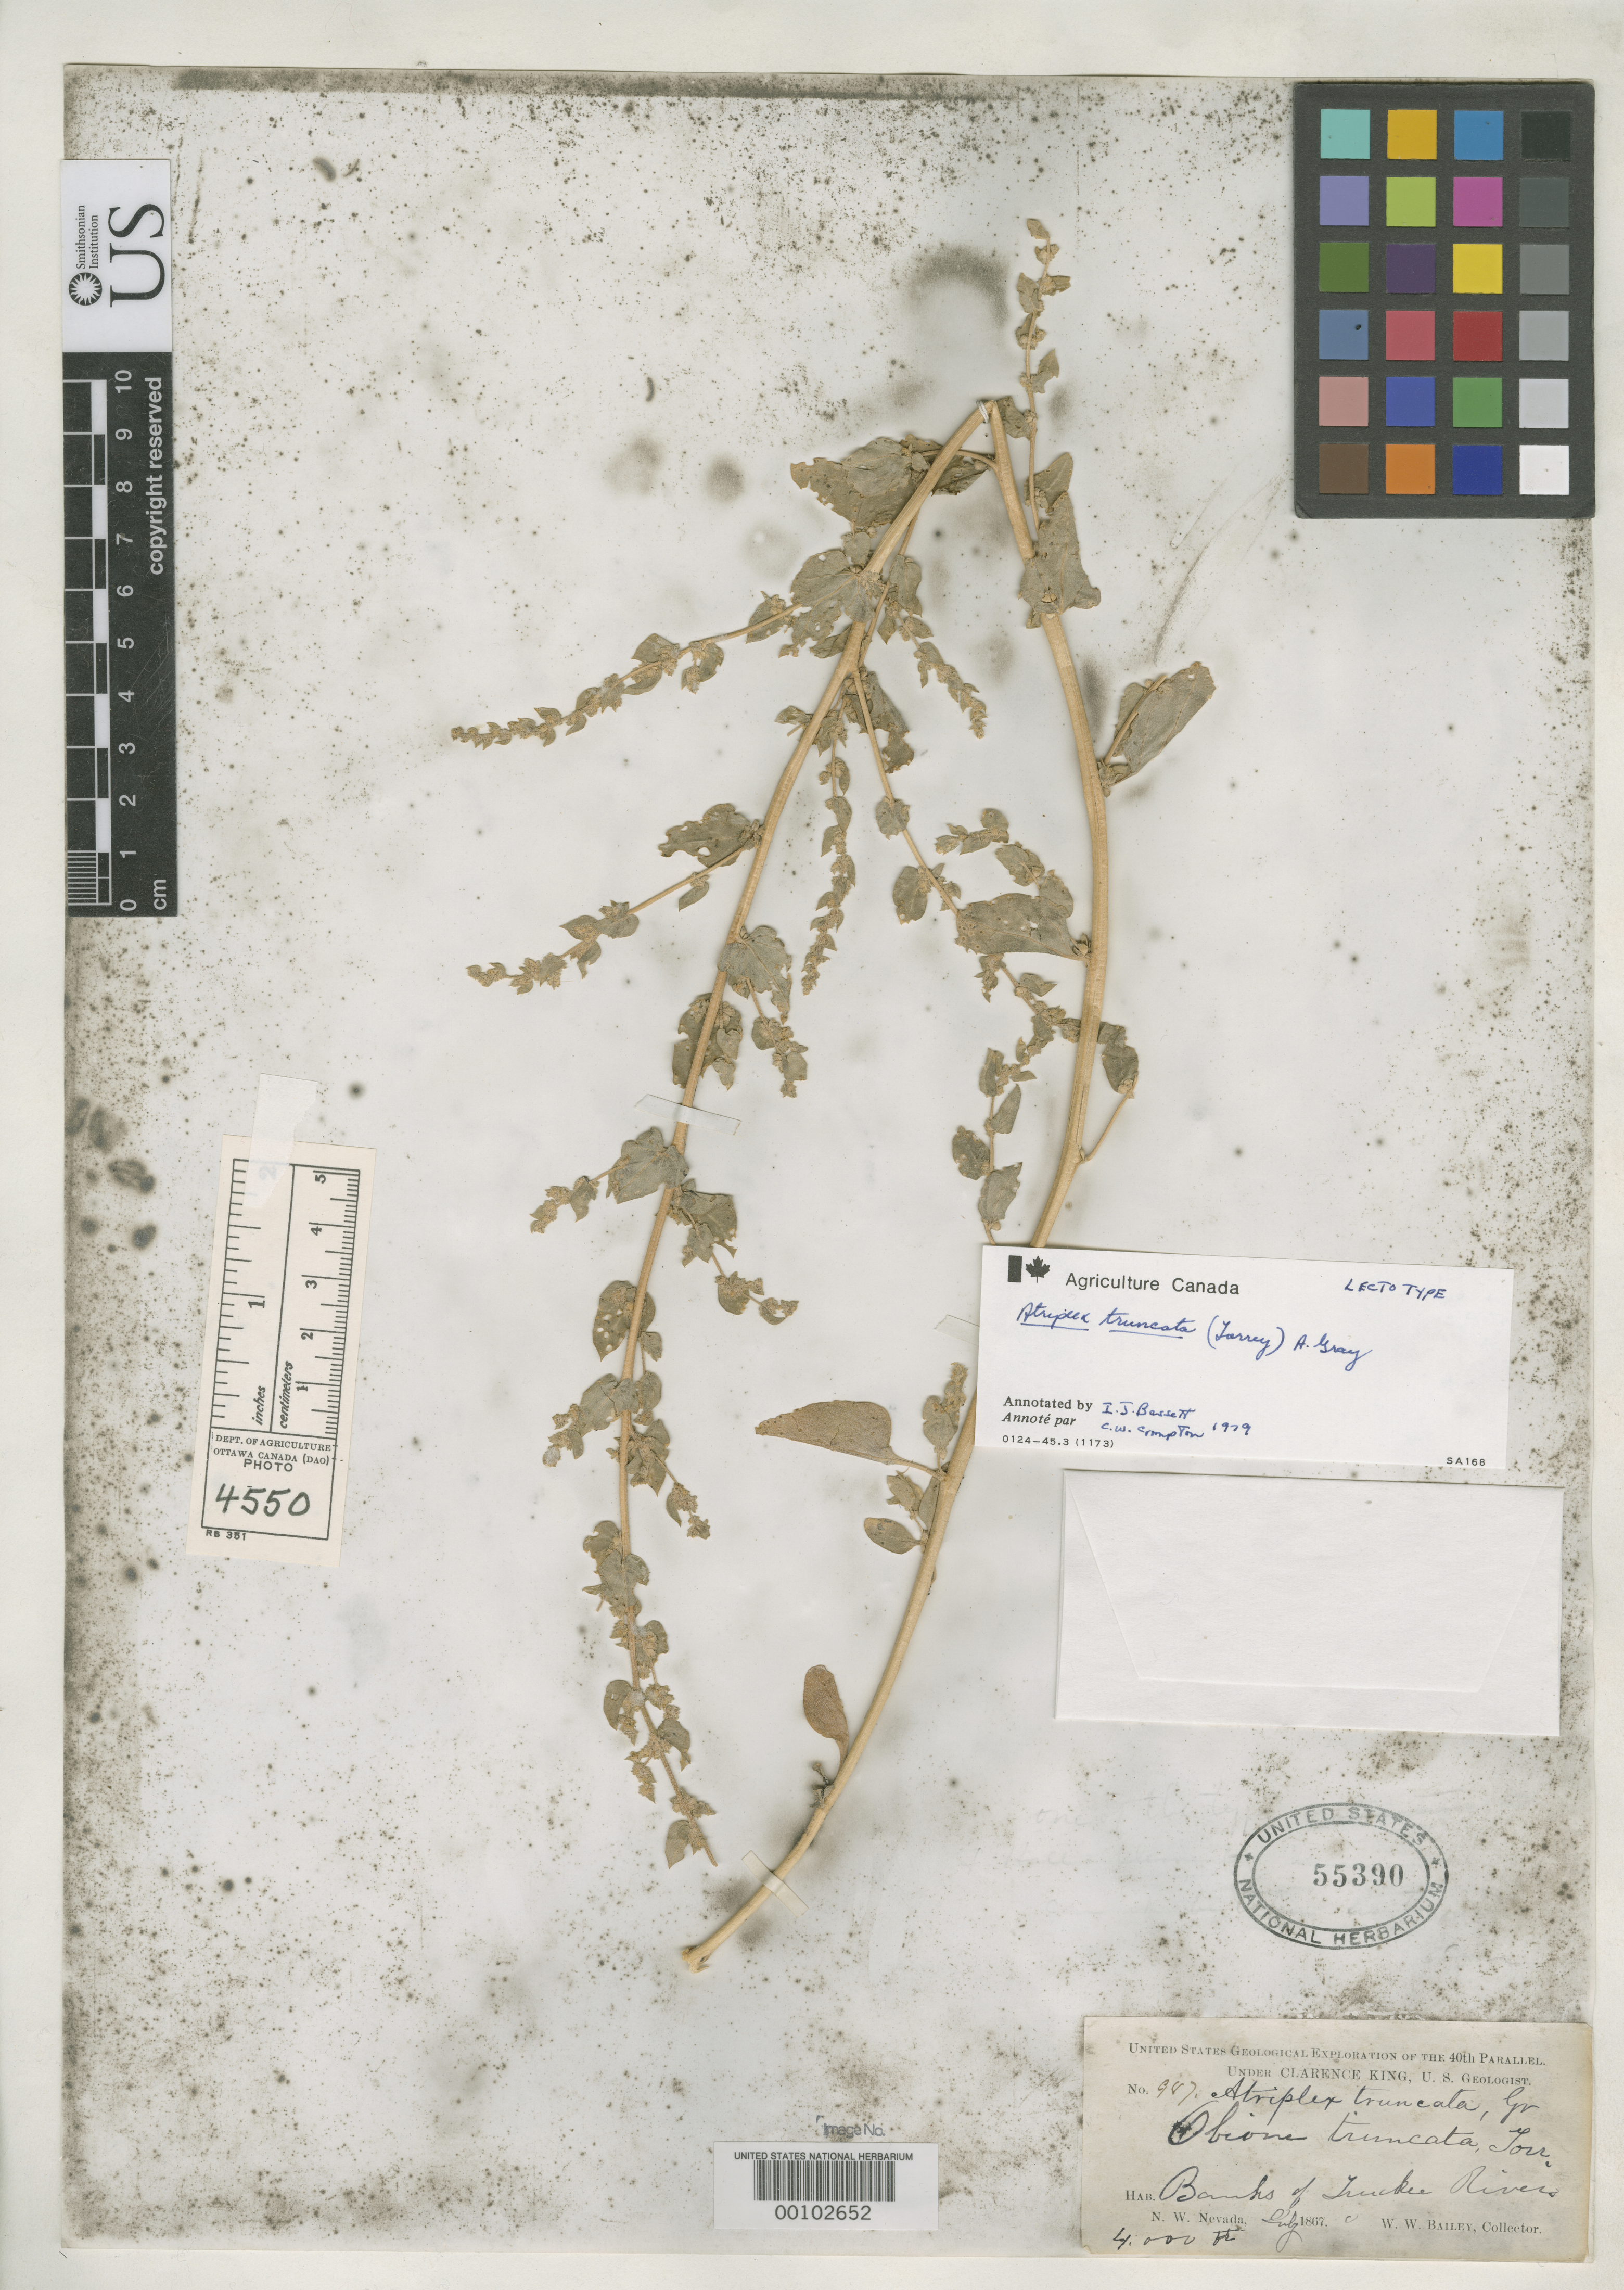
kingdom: Plantae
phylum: Tracheophyta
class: Magnoliopsida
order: Caryophyllales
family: Amaranthaceae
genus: Obione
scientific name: Obione truncata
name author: Torr. in C. King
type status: Lectotype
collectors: W. W. Bailey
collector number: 987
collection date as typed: Jul 1867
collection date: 1867-07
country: United States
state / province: Nevada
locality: Truckee River.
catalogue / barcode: US 55390